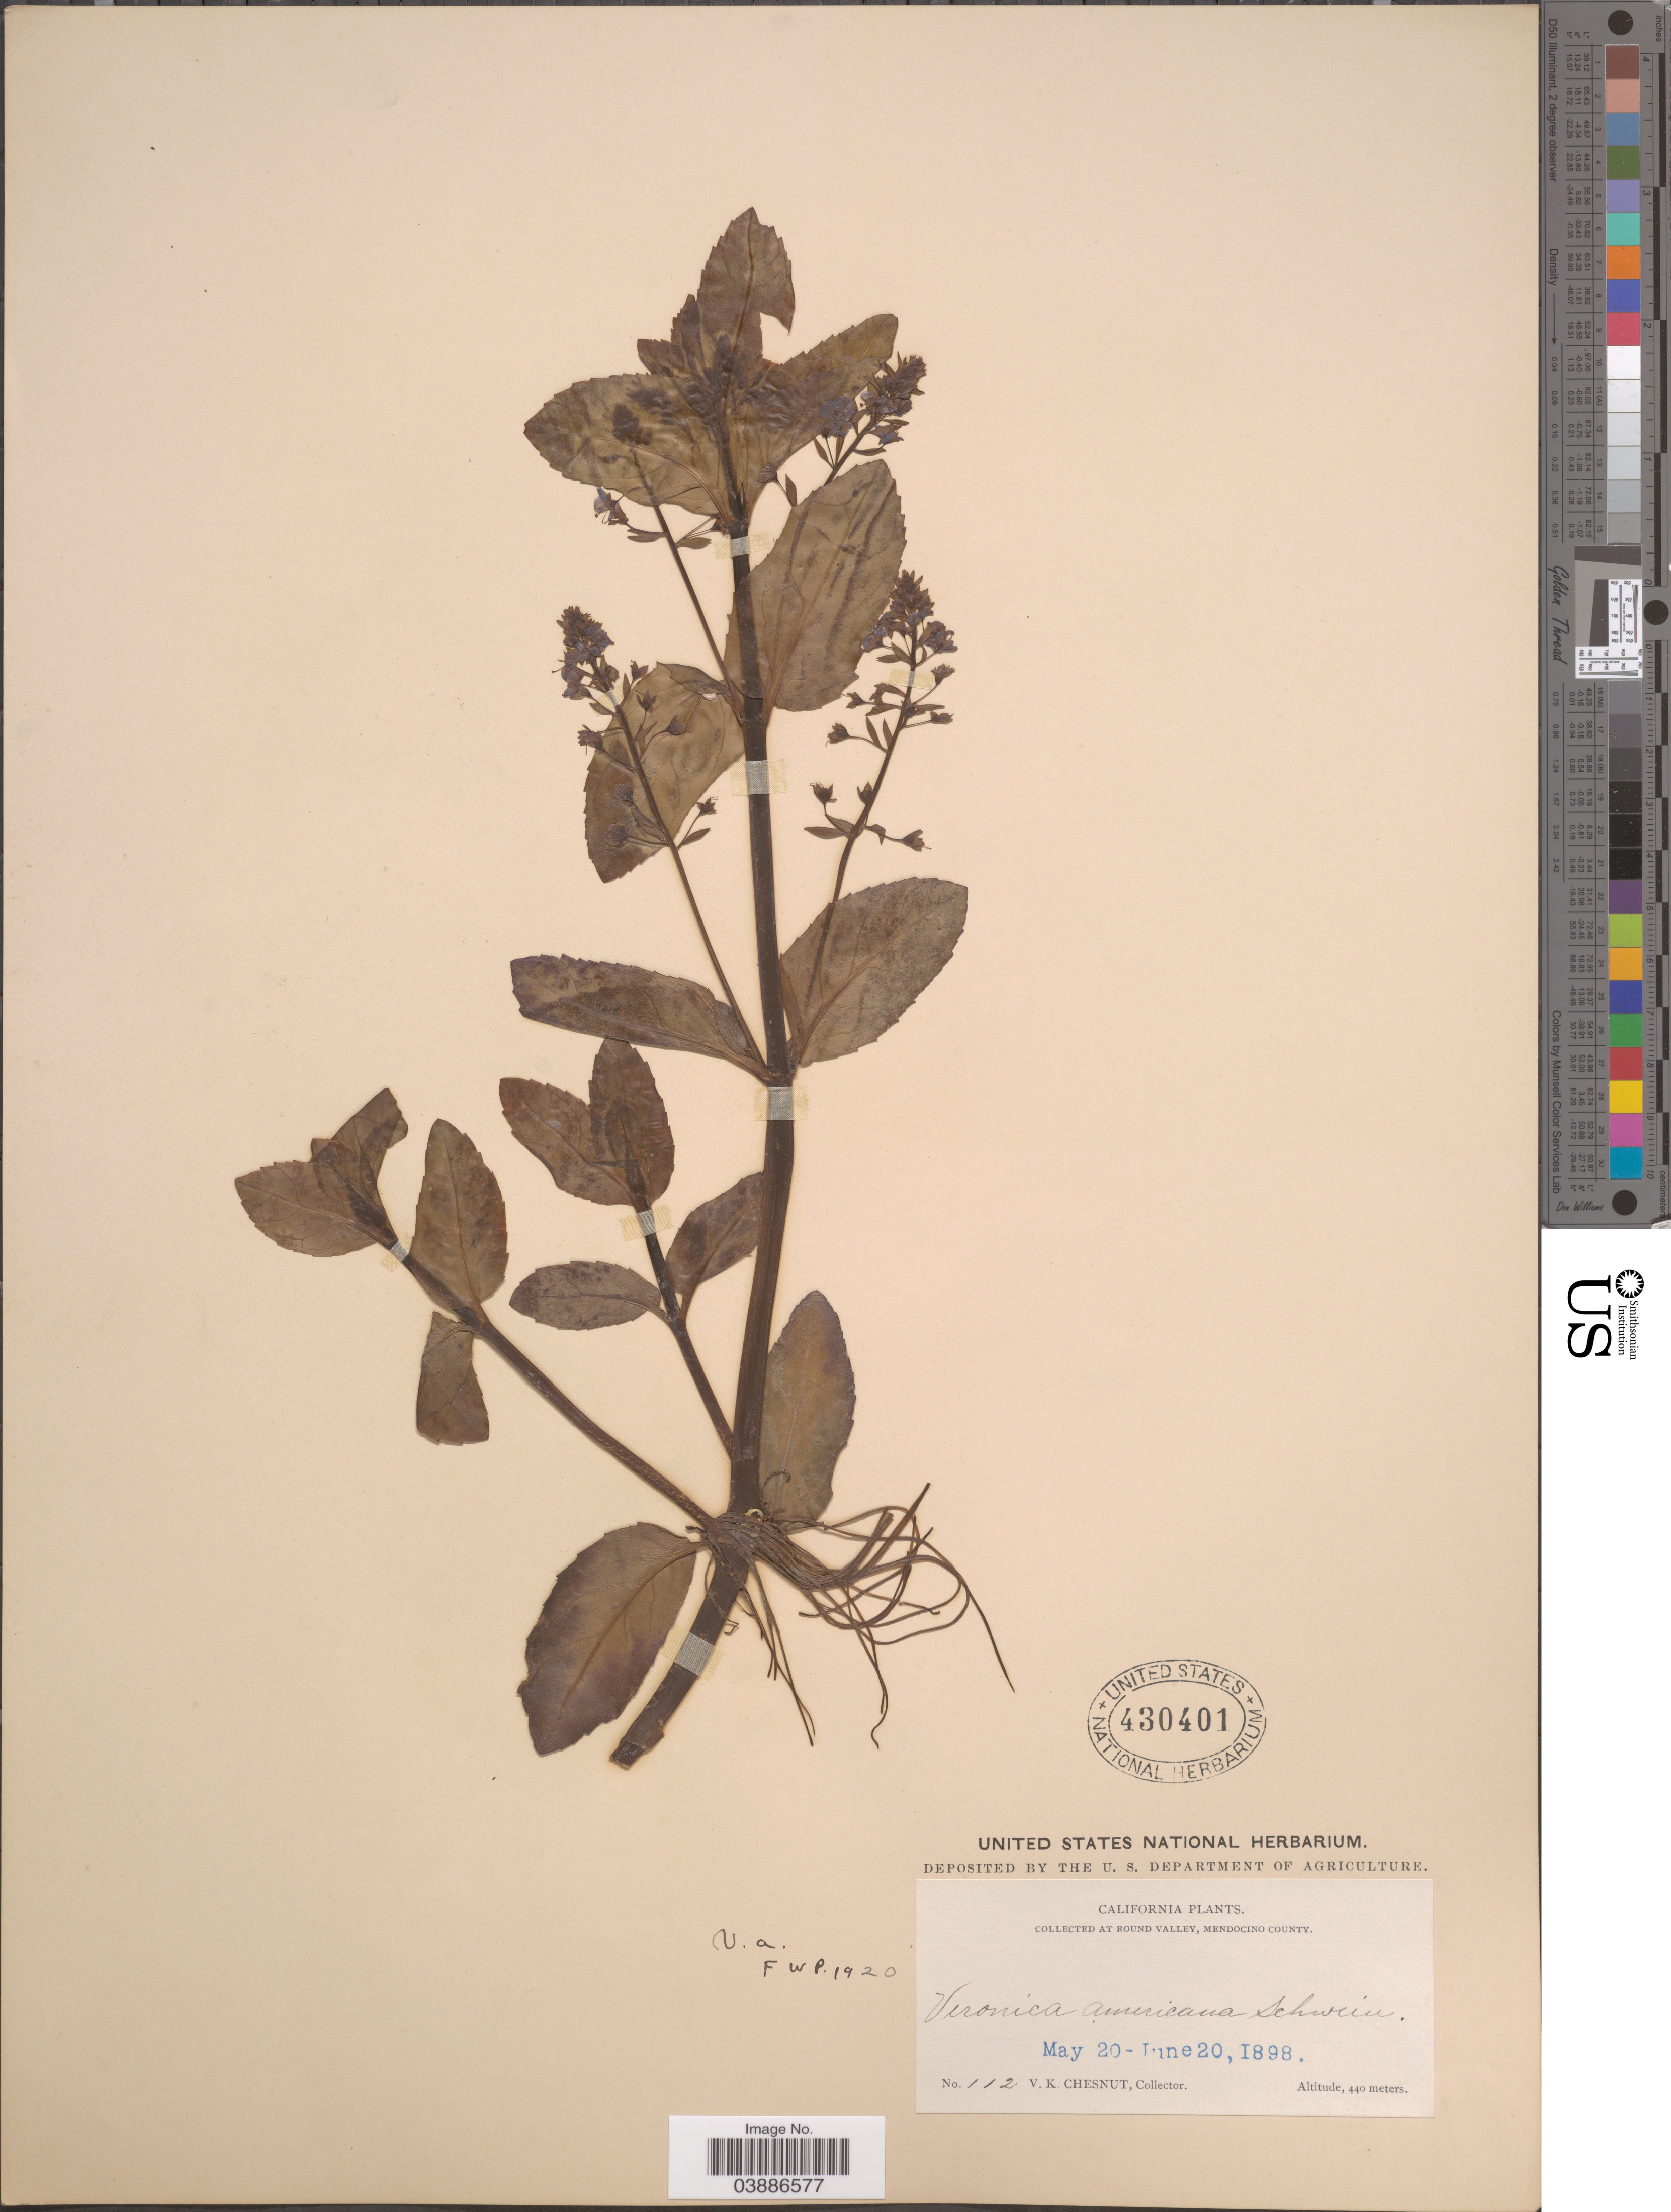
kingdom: Plantae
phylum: Tracheophyta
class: Magnoliopsida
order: Lamiales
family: Plantaginaceae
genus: Veronica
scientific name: Veronica americana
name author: Schwein. ex Benth.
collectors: V. Chesnut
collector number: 112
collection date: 1898-05-20/1898-06-20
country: United States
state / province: California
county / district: Mendocino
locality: At Round Valley, Mendocino County.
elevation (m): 440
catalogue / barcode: US 430401